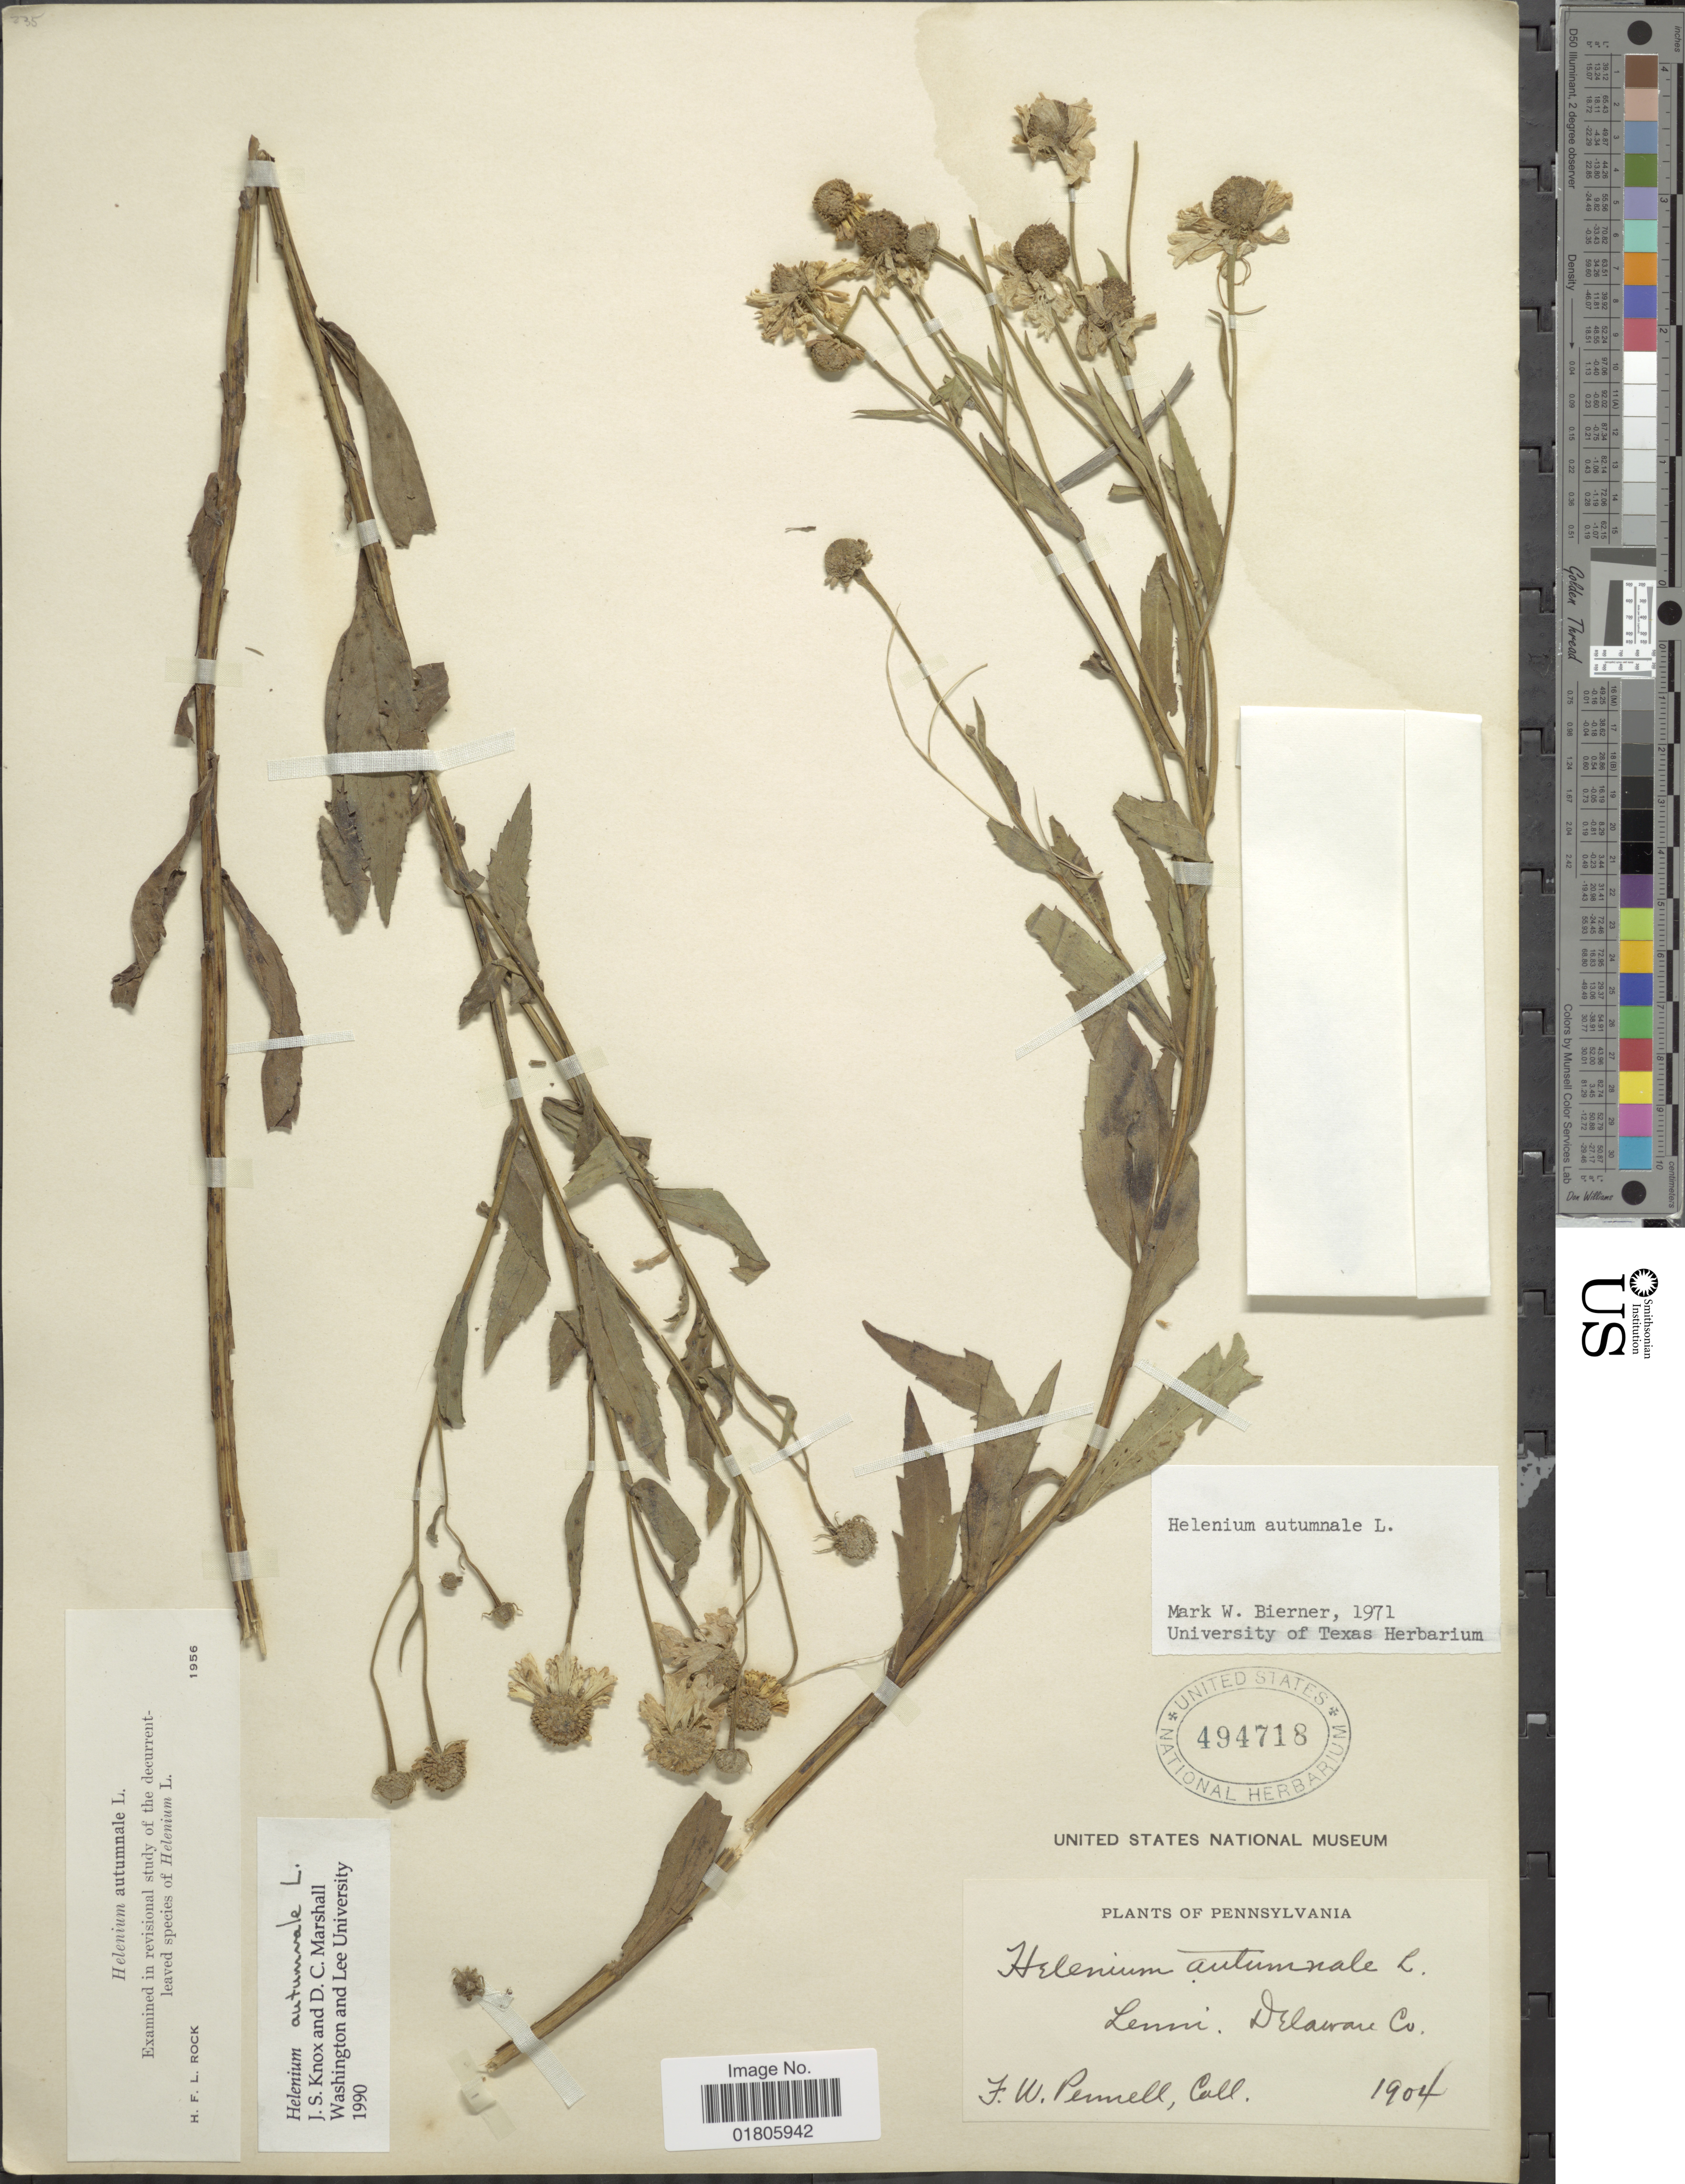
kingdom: Plantae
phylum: Tracheophyta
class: Magnoliopsida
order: Asterales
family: Asteraceae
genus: Helenium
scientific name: Helenium autumnale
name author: L.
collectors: F. W. Pennell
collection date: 1904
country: United States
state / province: Pennsylvania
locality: Lenni: Delaware Co.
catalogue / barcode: US 494718